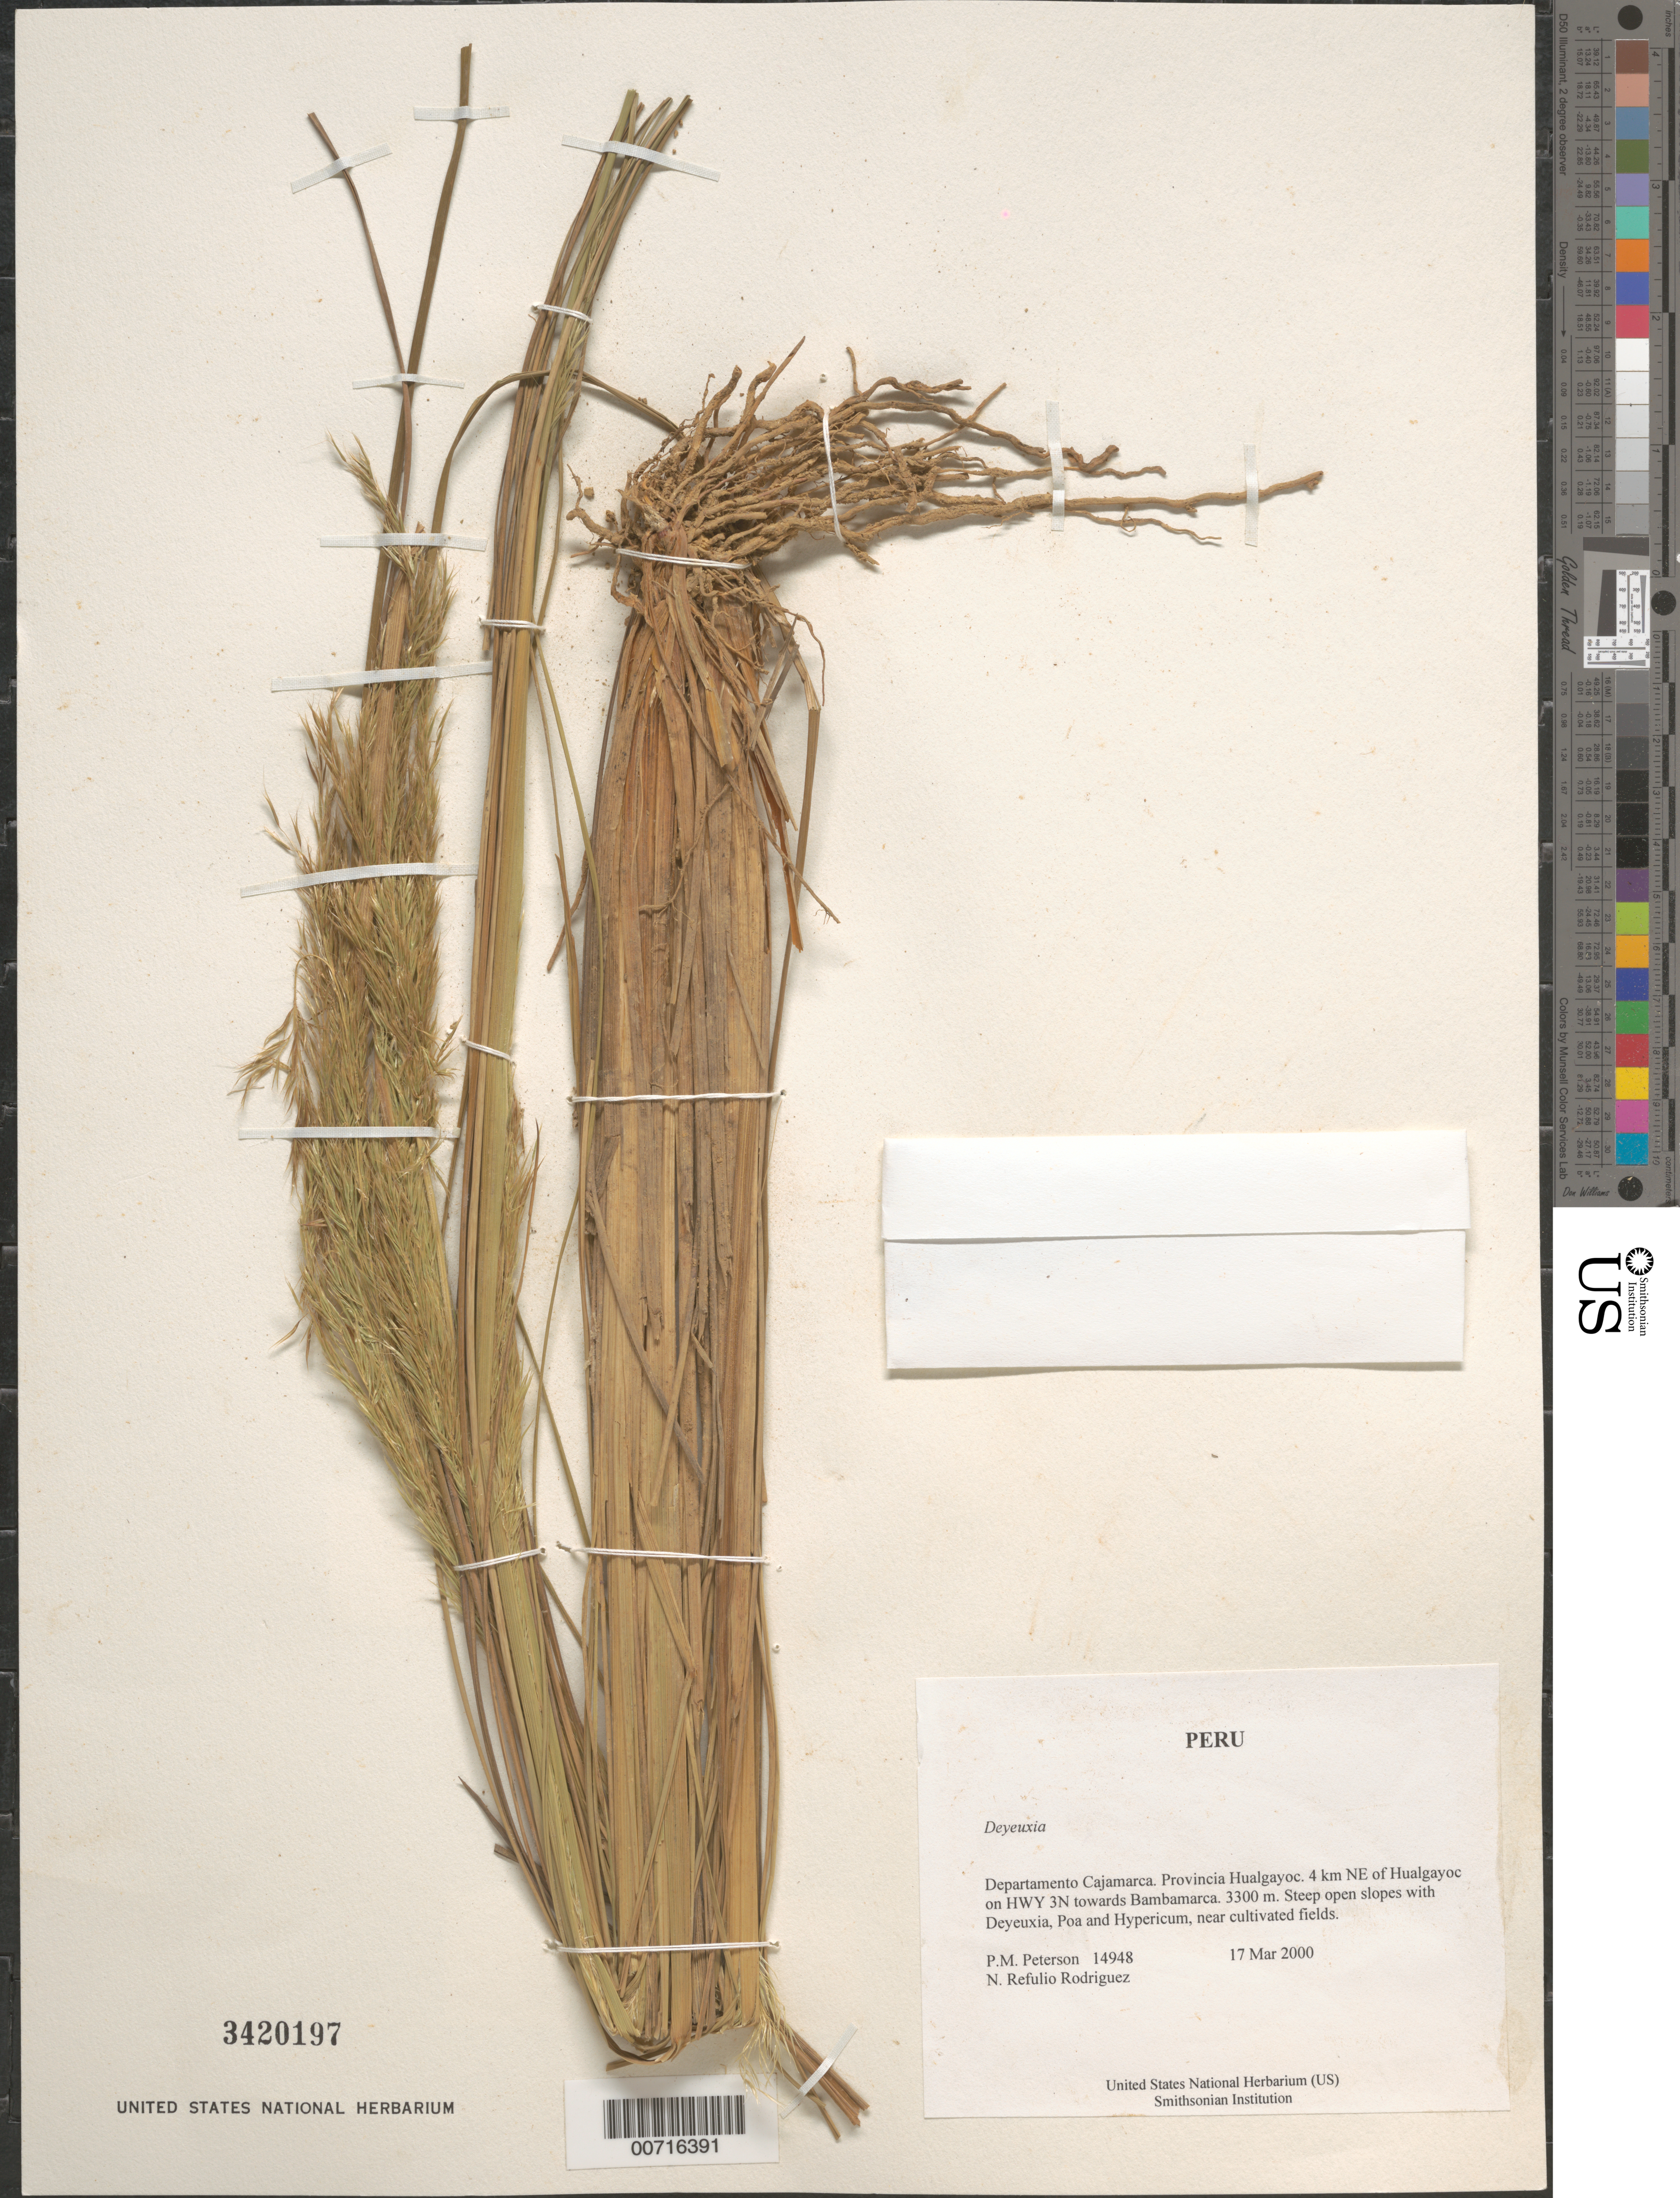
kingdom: Plantae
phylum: Tracheophyta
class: Liliopsida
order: Poales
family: Poaceae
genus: Calamagrostis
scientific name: Calamagrostis sp.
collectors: P. M. Peterson & N. Refulio-Rodríguez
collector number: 14948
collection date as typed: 17 Mar 2000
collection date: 2000-03-17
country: Peru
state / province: Cajamarca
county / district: Hualgayoc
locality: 4 km NE of Hualgayoc on HWY 3N towards Bambamarca.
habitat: Steep open slopes with Deyeuxia, Poa and Hypericum, near cultivated fields.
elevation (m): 3300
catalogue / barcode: US 3420197